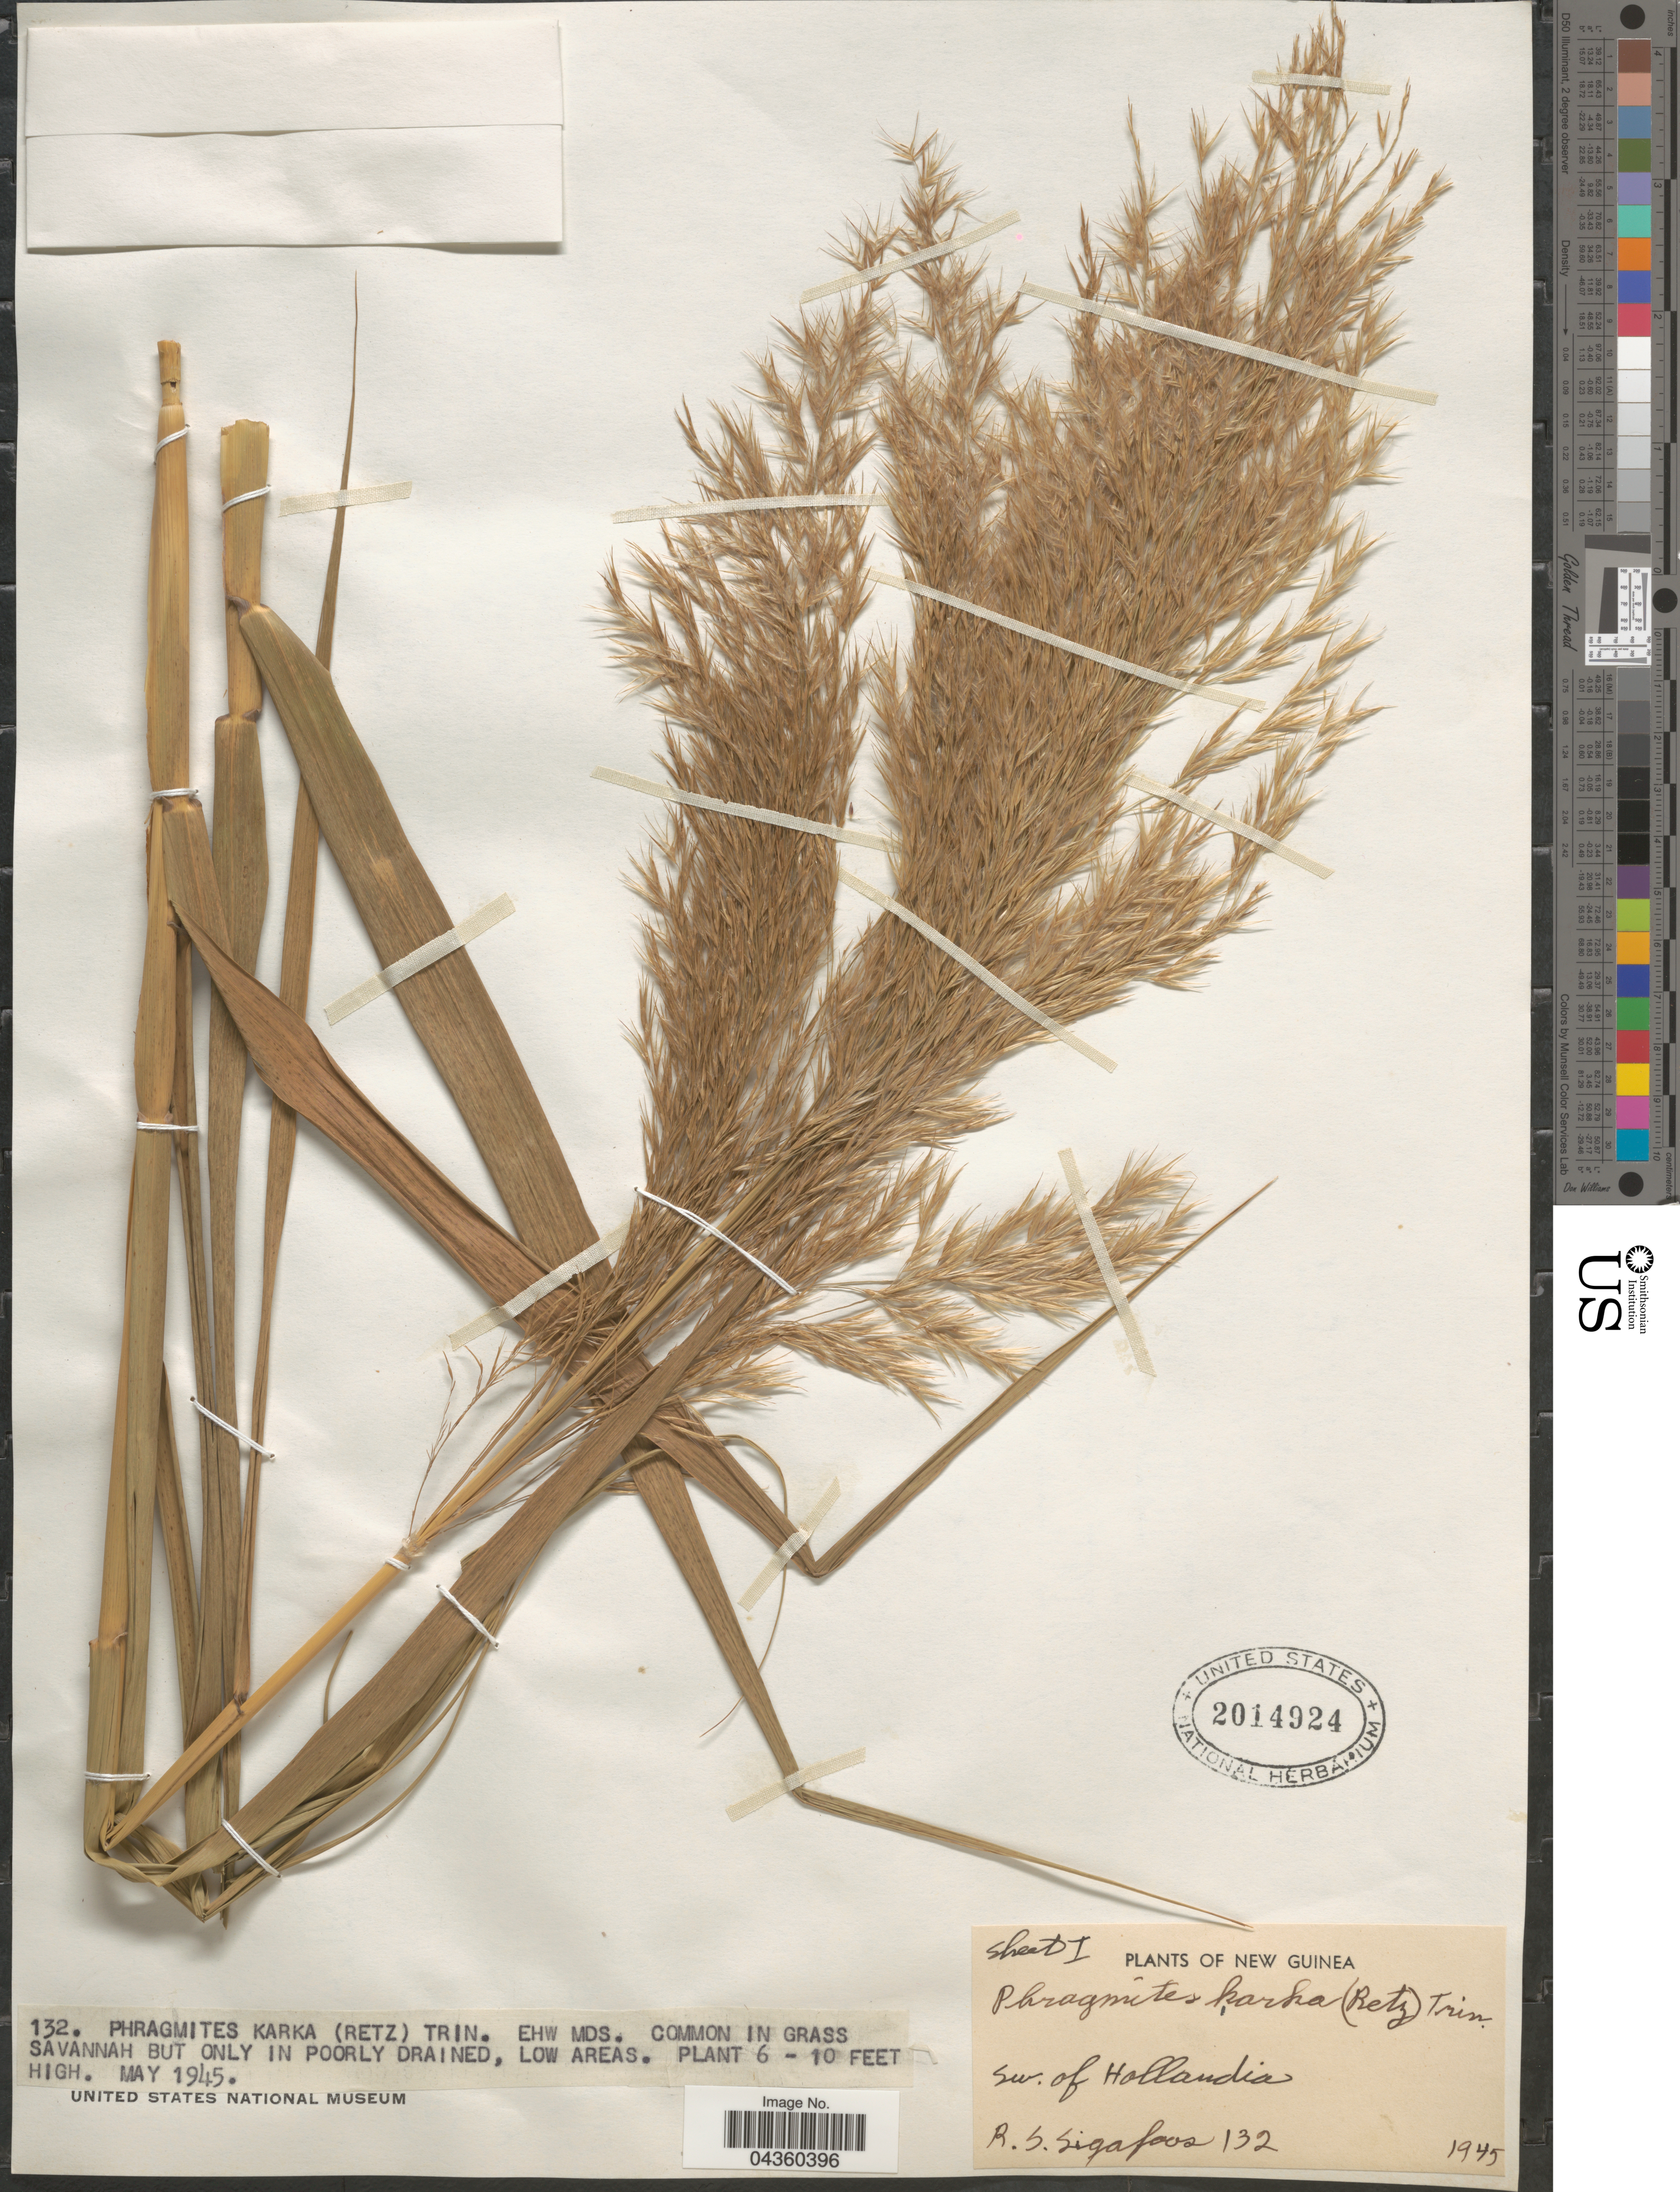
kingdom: Plantae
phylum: Tracheophyta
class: Liliopsida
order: Poales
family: Poaceae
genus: Phragmites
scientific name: Phragmites karka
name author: (Retz.) Trin. ex Steud.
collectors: R. Sigafoos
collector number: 132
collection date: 1945-05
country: Indonesia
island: New Guinea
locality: New Guinea. Sw. of Hollandia.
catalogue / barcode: US 2014924